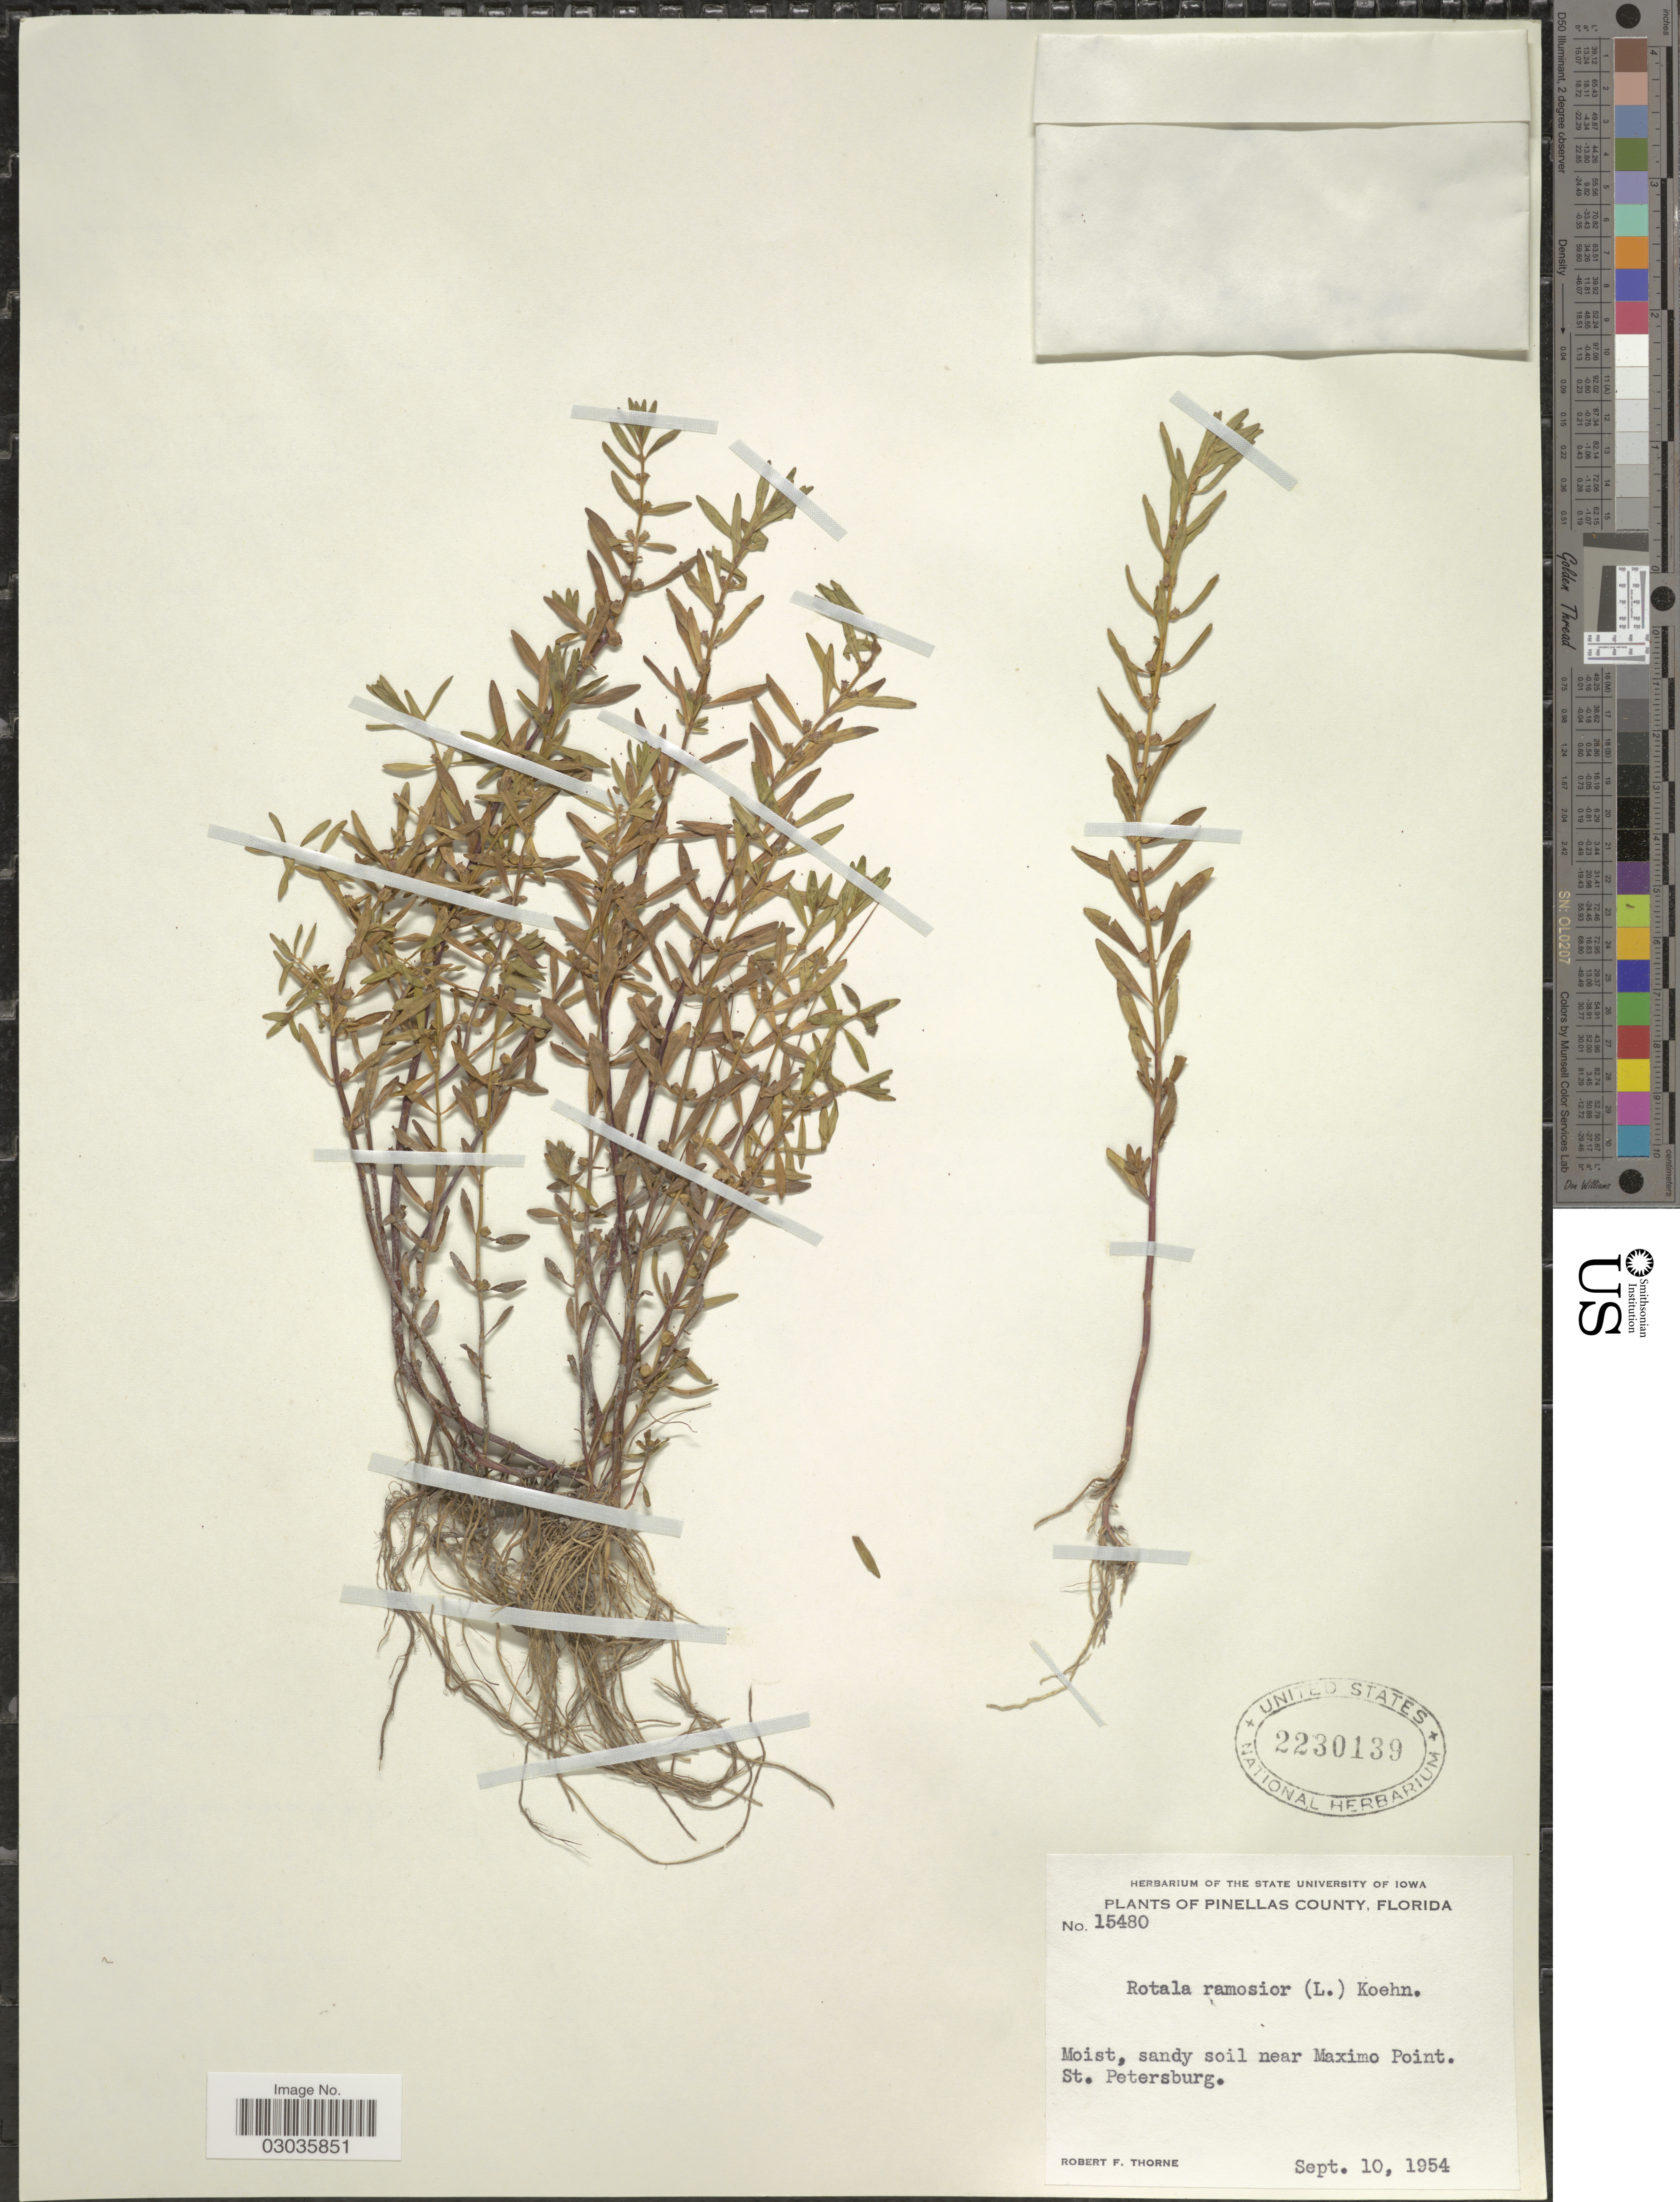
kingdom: Plantae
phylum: Tracheophyta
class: Magnoliopsida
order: Myrtales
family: Lythraceae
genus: Rotala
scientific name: Rotala ramosior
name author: (L.) Koehne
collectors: R. F. Thorne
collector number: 15480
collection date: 1954-09-10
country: United States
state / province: Florida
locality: Pinellas County. Moist, sandy soil near Maximo Point. St. Petersburg.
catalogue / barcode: US 2230139